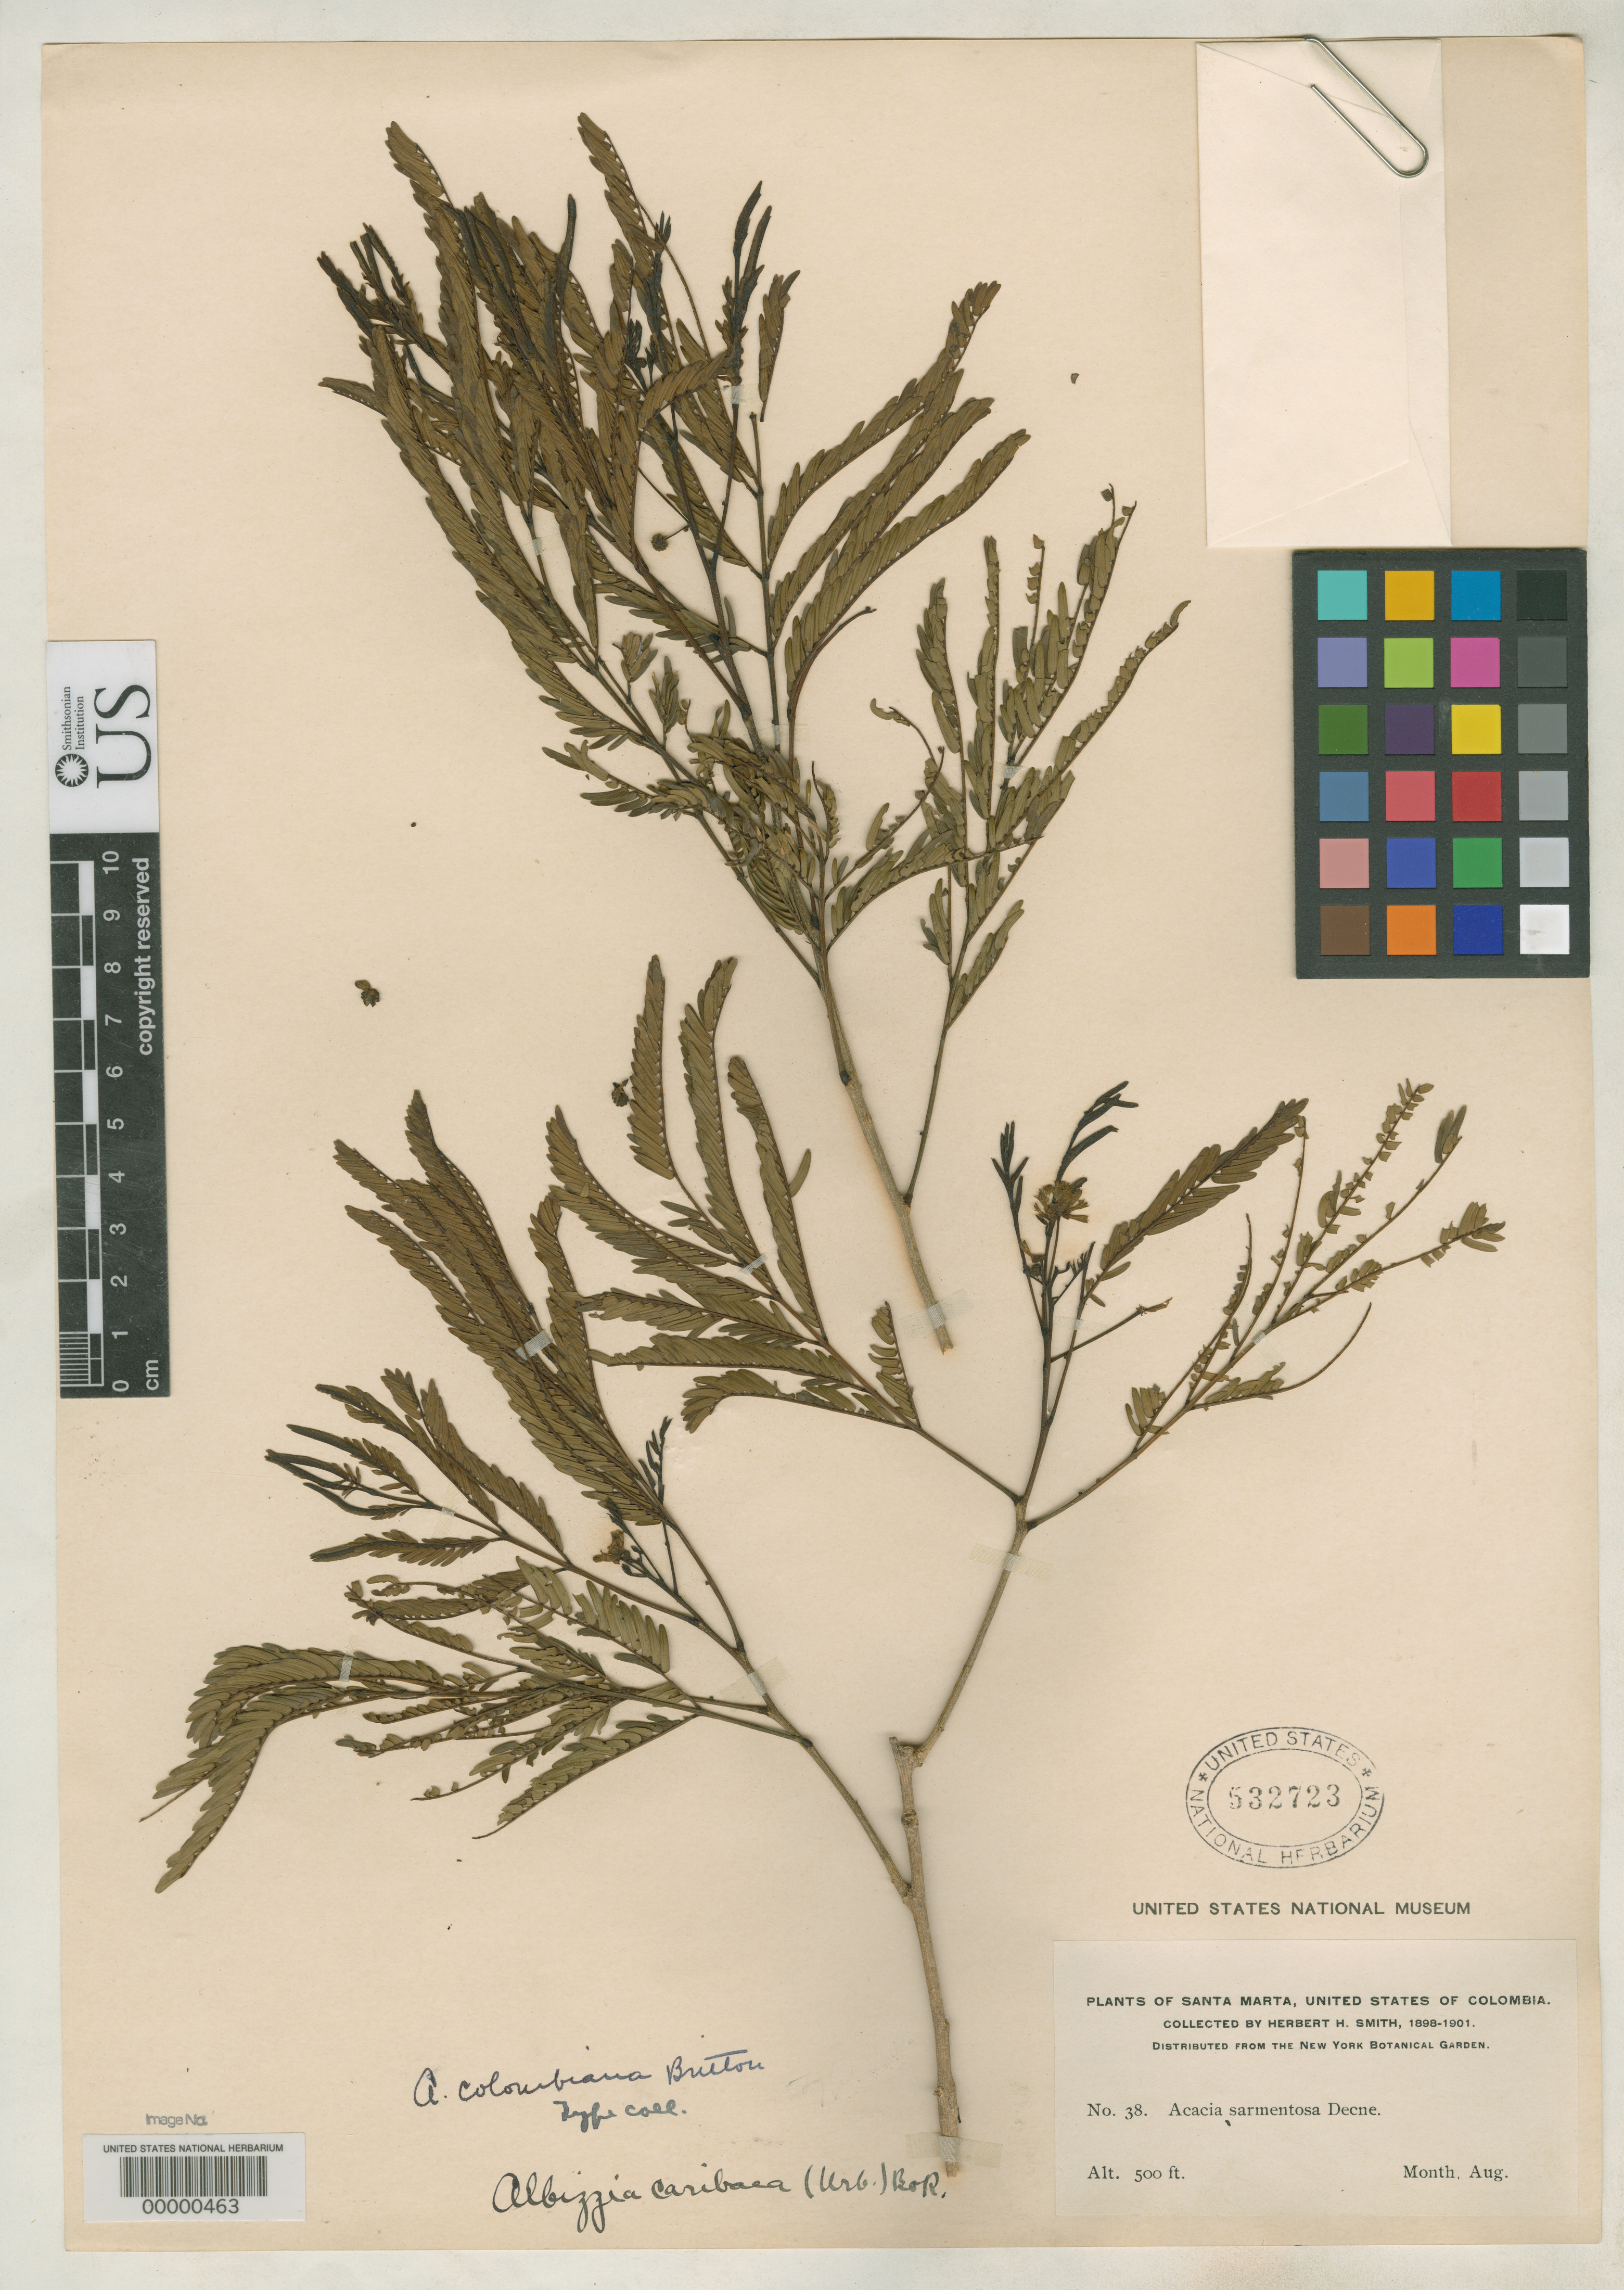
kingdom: Plantae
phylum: Tracheophyta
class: Magnoliopsida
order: Fabales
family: Fabaceae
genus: Albizia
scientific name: Albizia colombiana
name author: Britton in Britton & Killip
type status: Isotype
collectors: Herbert H. Smith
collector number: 38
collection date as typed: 03 Aug 1899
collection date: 1899-08-03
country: Colombia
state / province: Magdalena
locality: Santa Marta, Bonda.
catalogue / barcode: US 532723